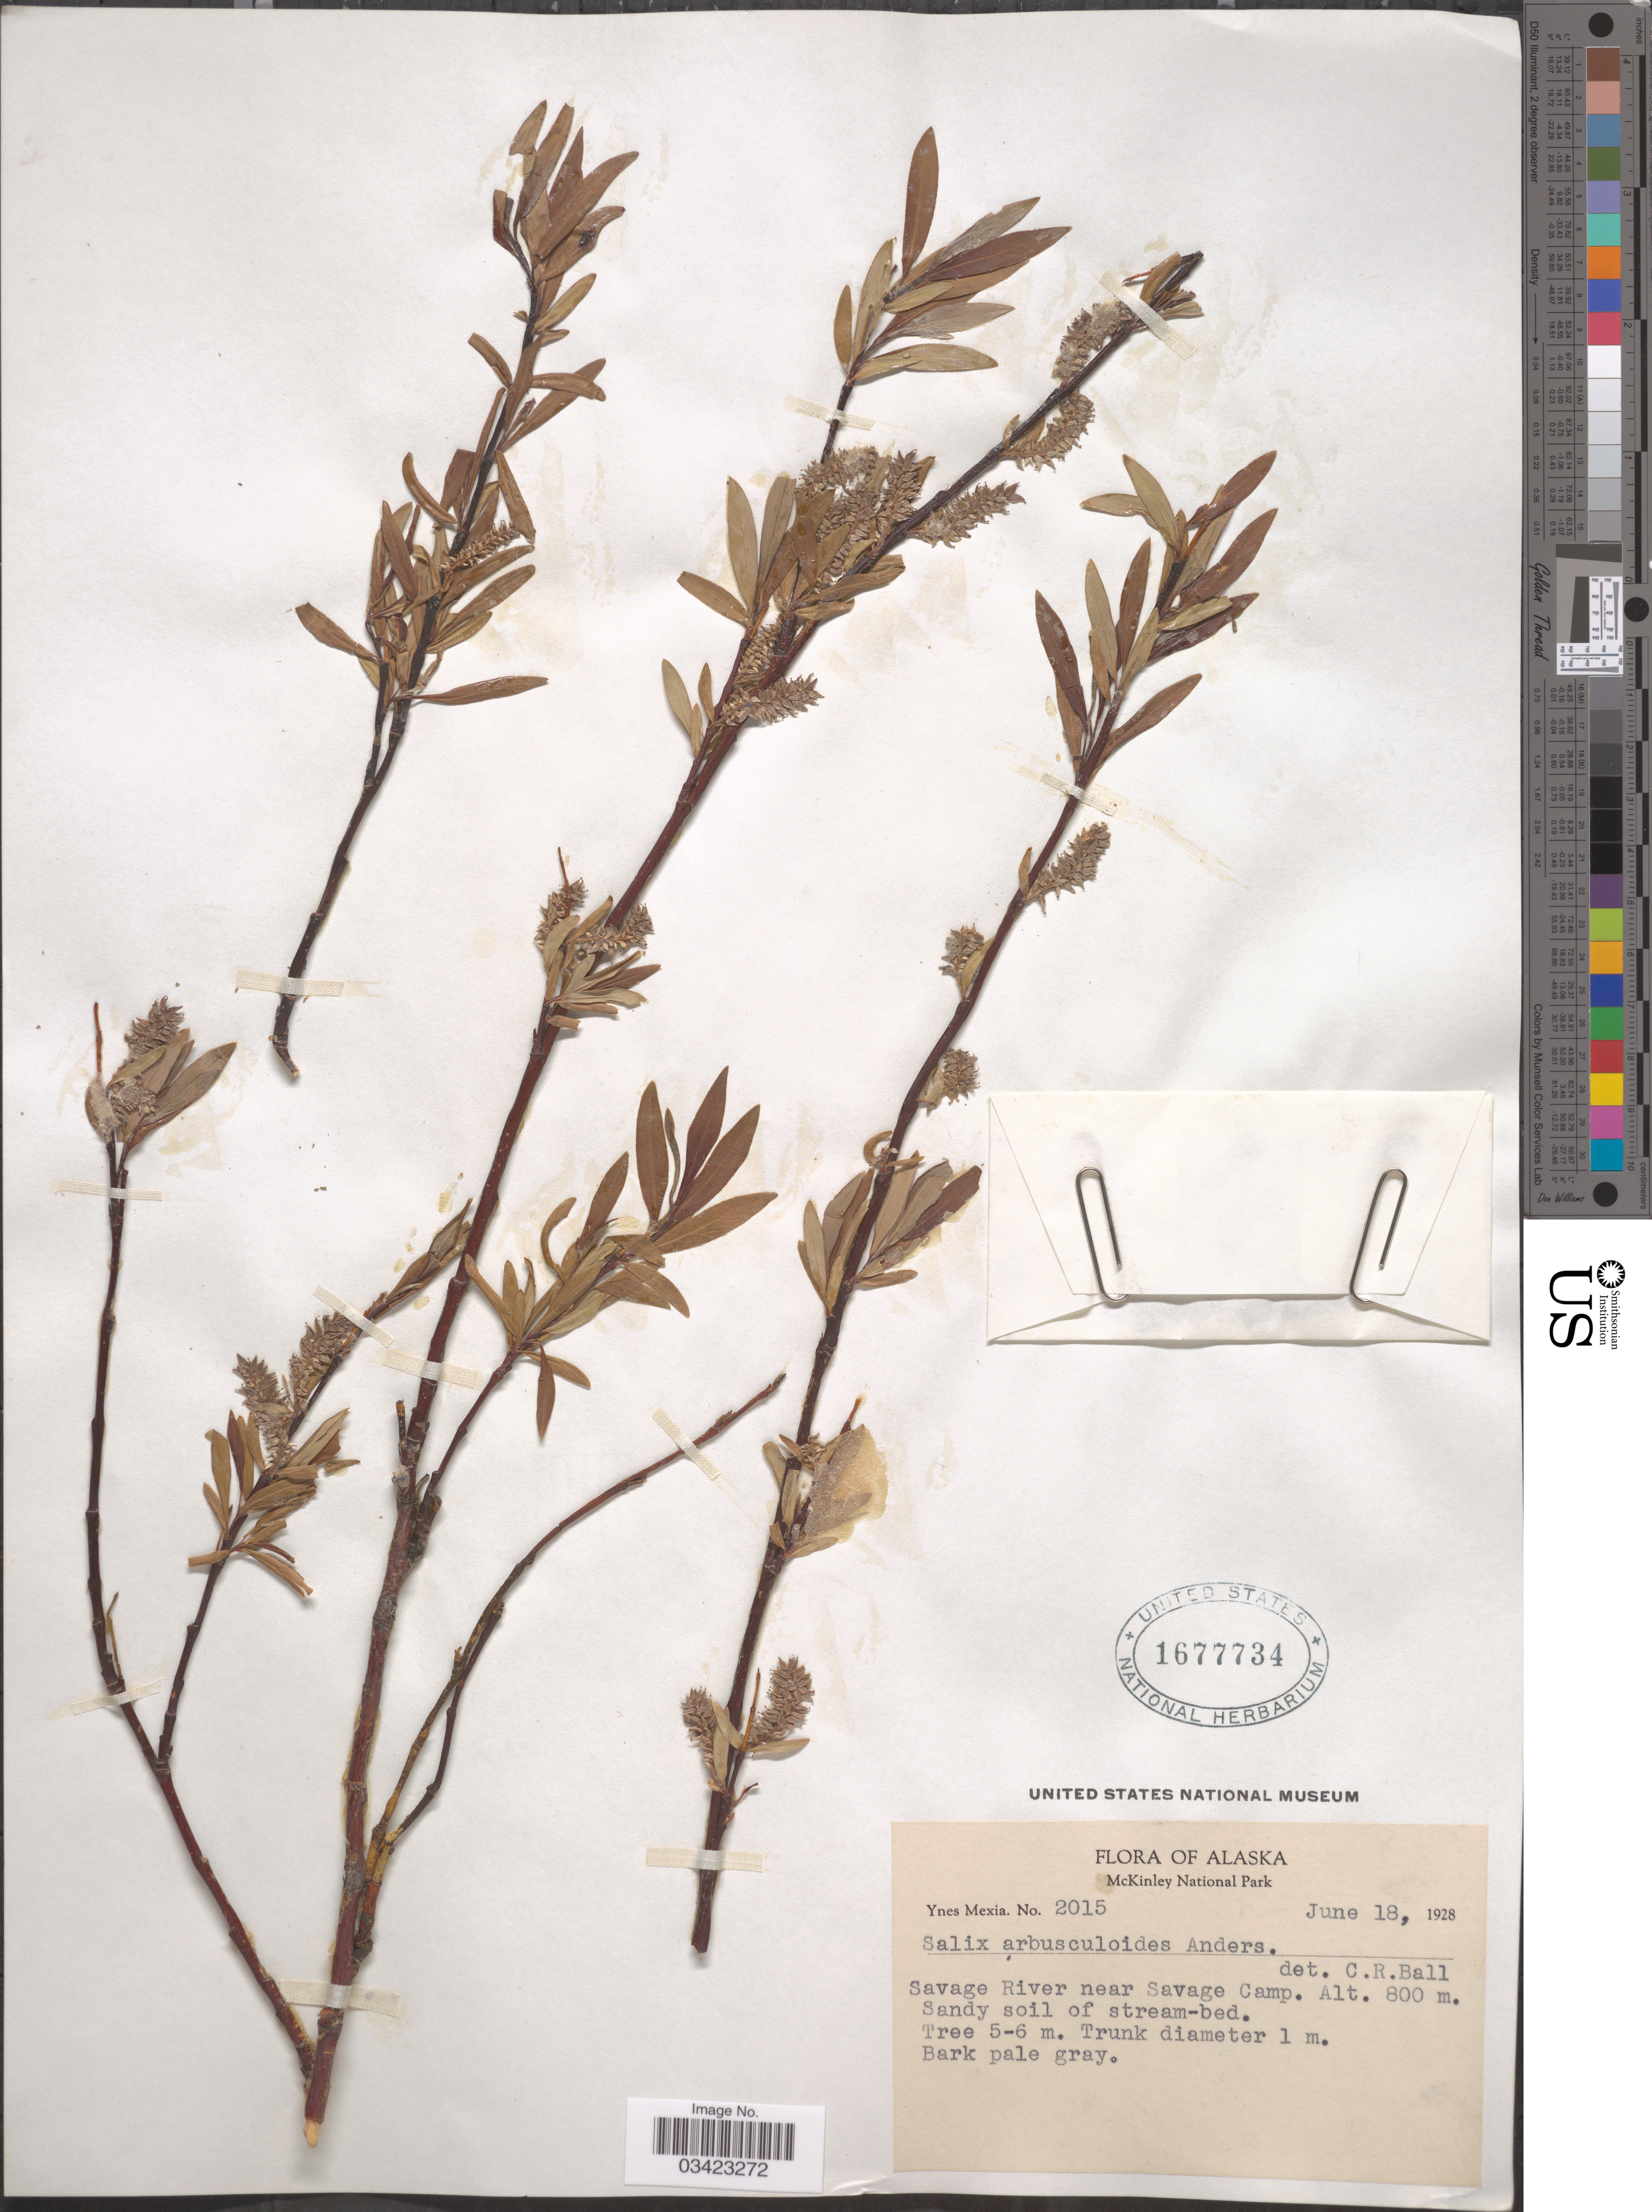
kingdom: Plantae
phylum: Tracheophyta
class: Magnoliopsida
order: Malpighiales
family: Salicaceae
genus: Salix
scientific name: Salix arbusculoides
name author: Andersson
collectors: Y. Mexia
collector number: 2015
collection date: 1928-06-18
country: United States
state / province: Alaska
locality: McKinley National Park. Savage River near Savage Camp.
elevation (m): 800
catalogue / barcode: US 1677734